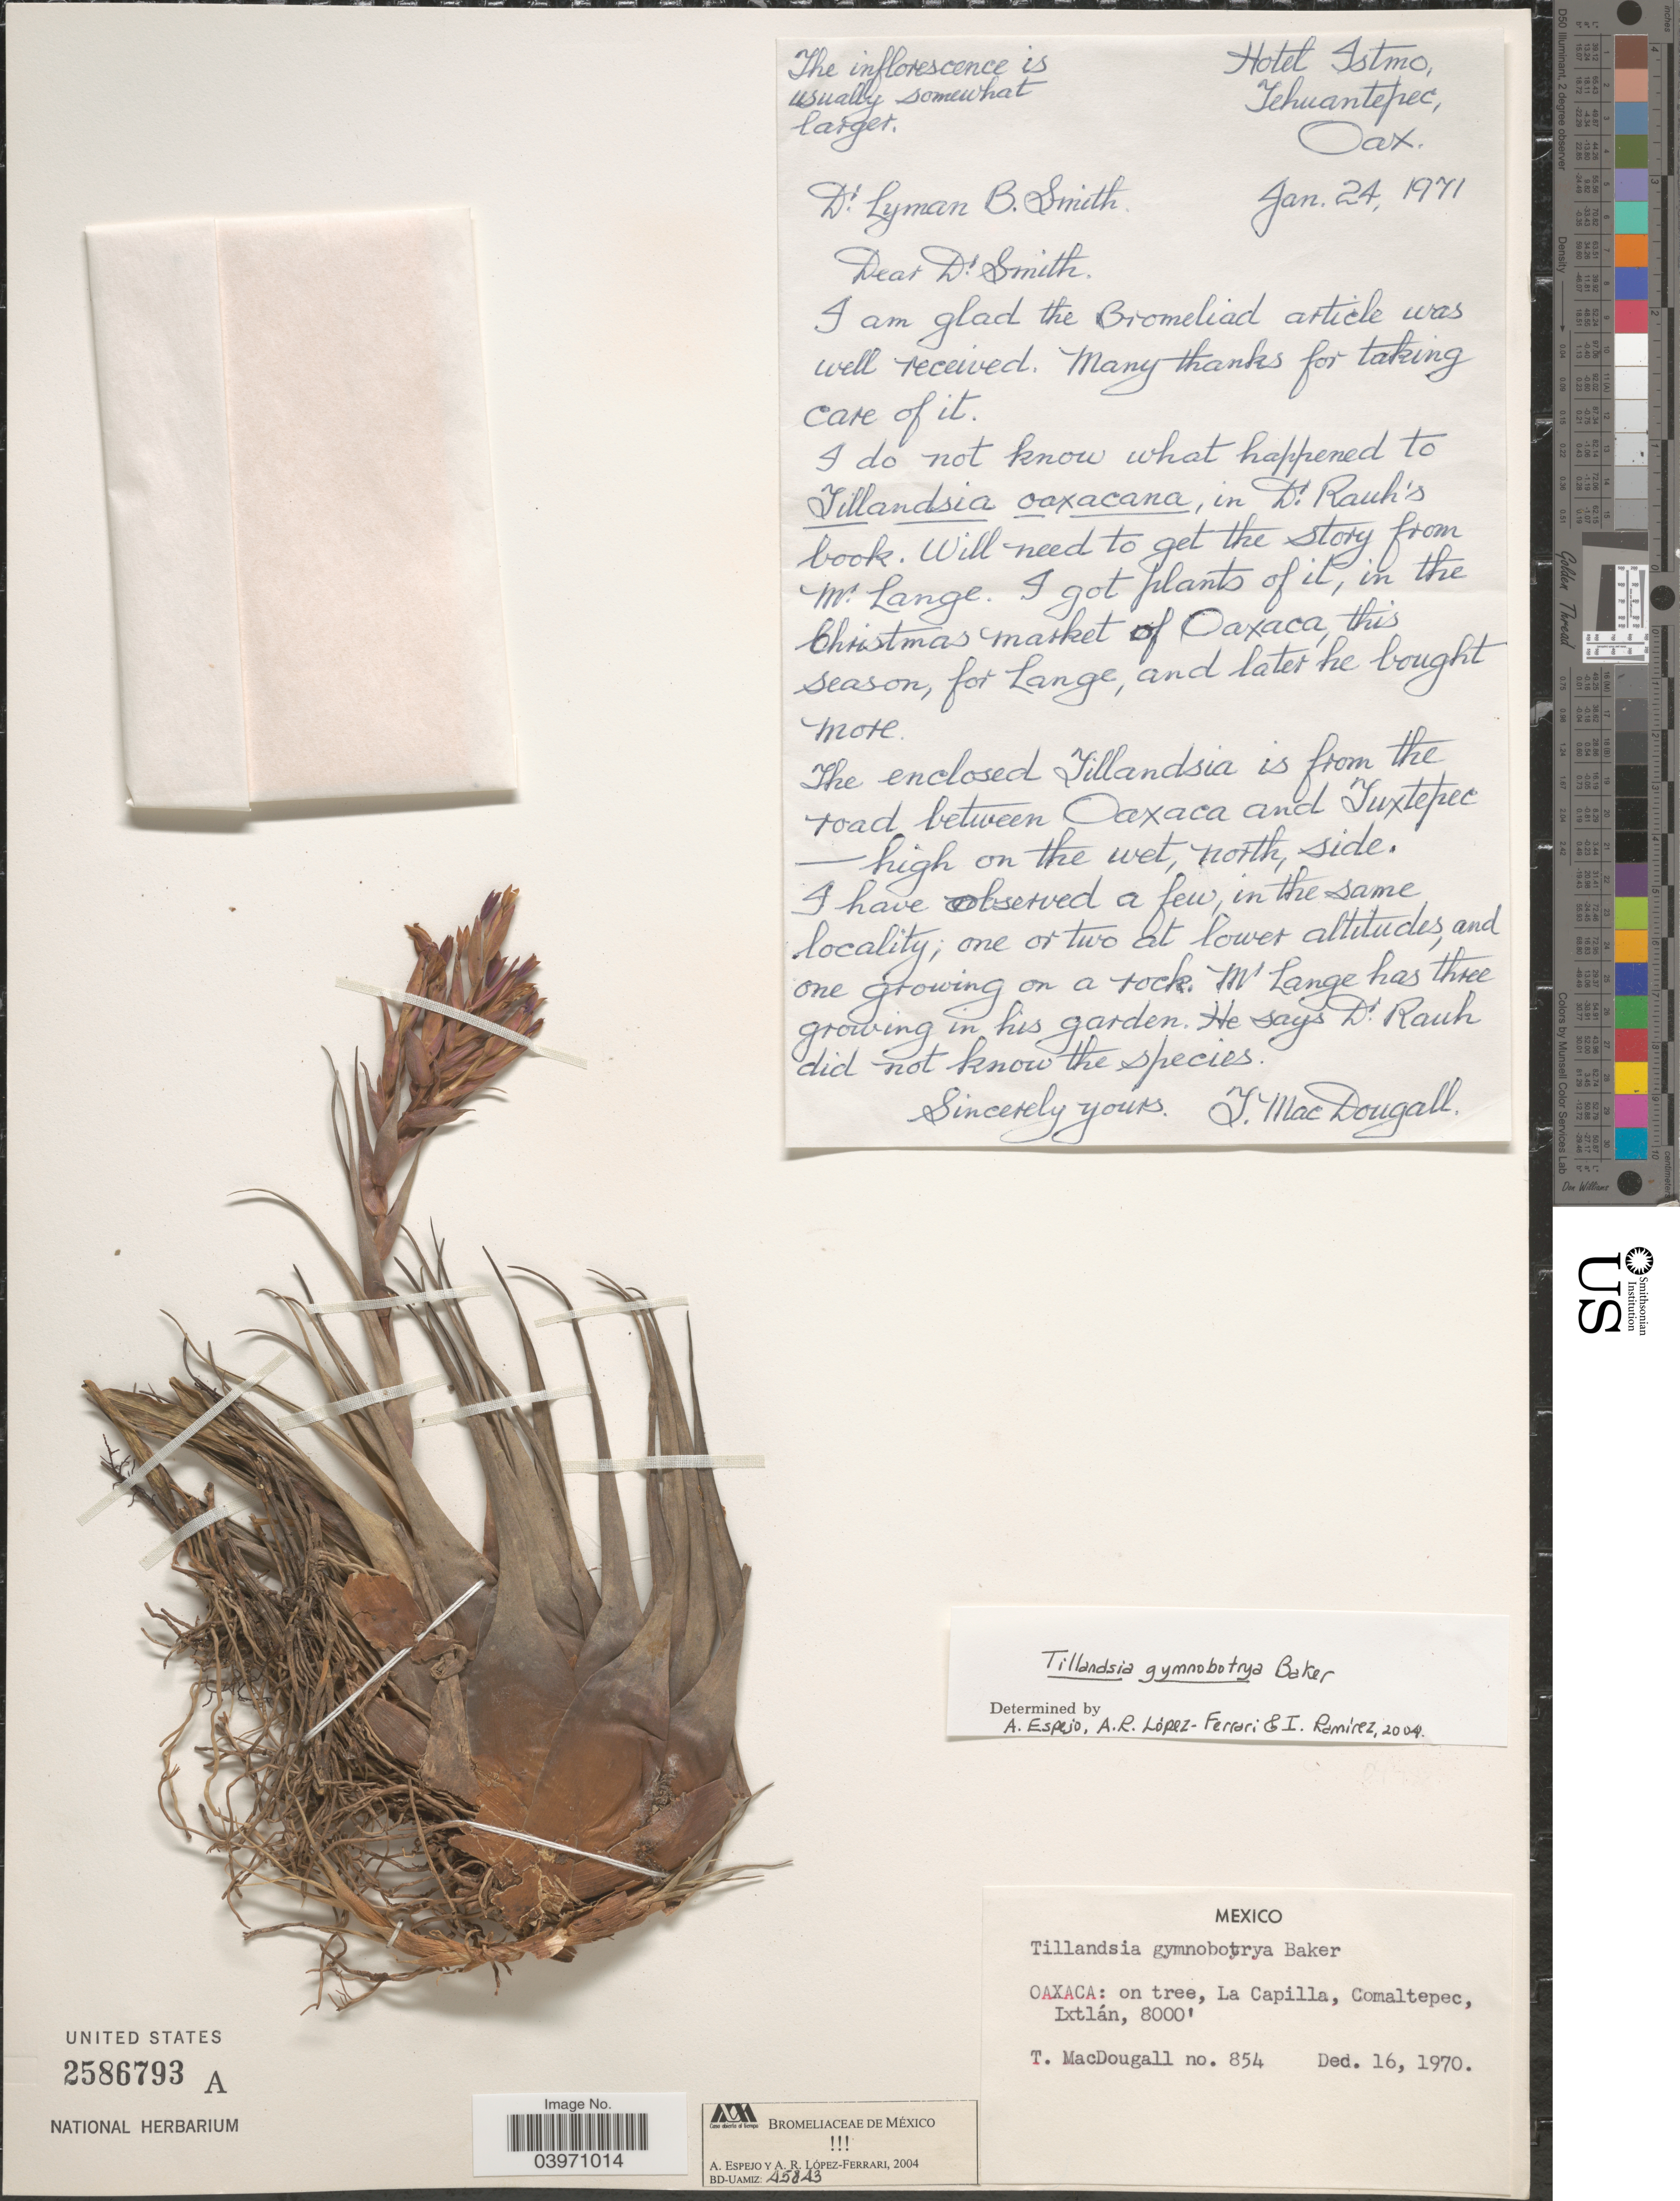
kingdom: Plantae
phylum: Tracheophyta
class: Liliopsida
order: Poales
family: Bromeliaceae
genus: Tillandsia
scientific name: Tillandsia gymnobotrya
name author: Baker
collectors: T. MacDougal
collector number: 854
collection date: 1970-12-16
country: Mexico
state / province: Oaxaca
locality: On tree, La Capilla, Comaltepec, Ixtlán.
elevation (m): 2438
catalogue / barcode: US 2586793A